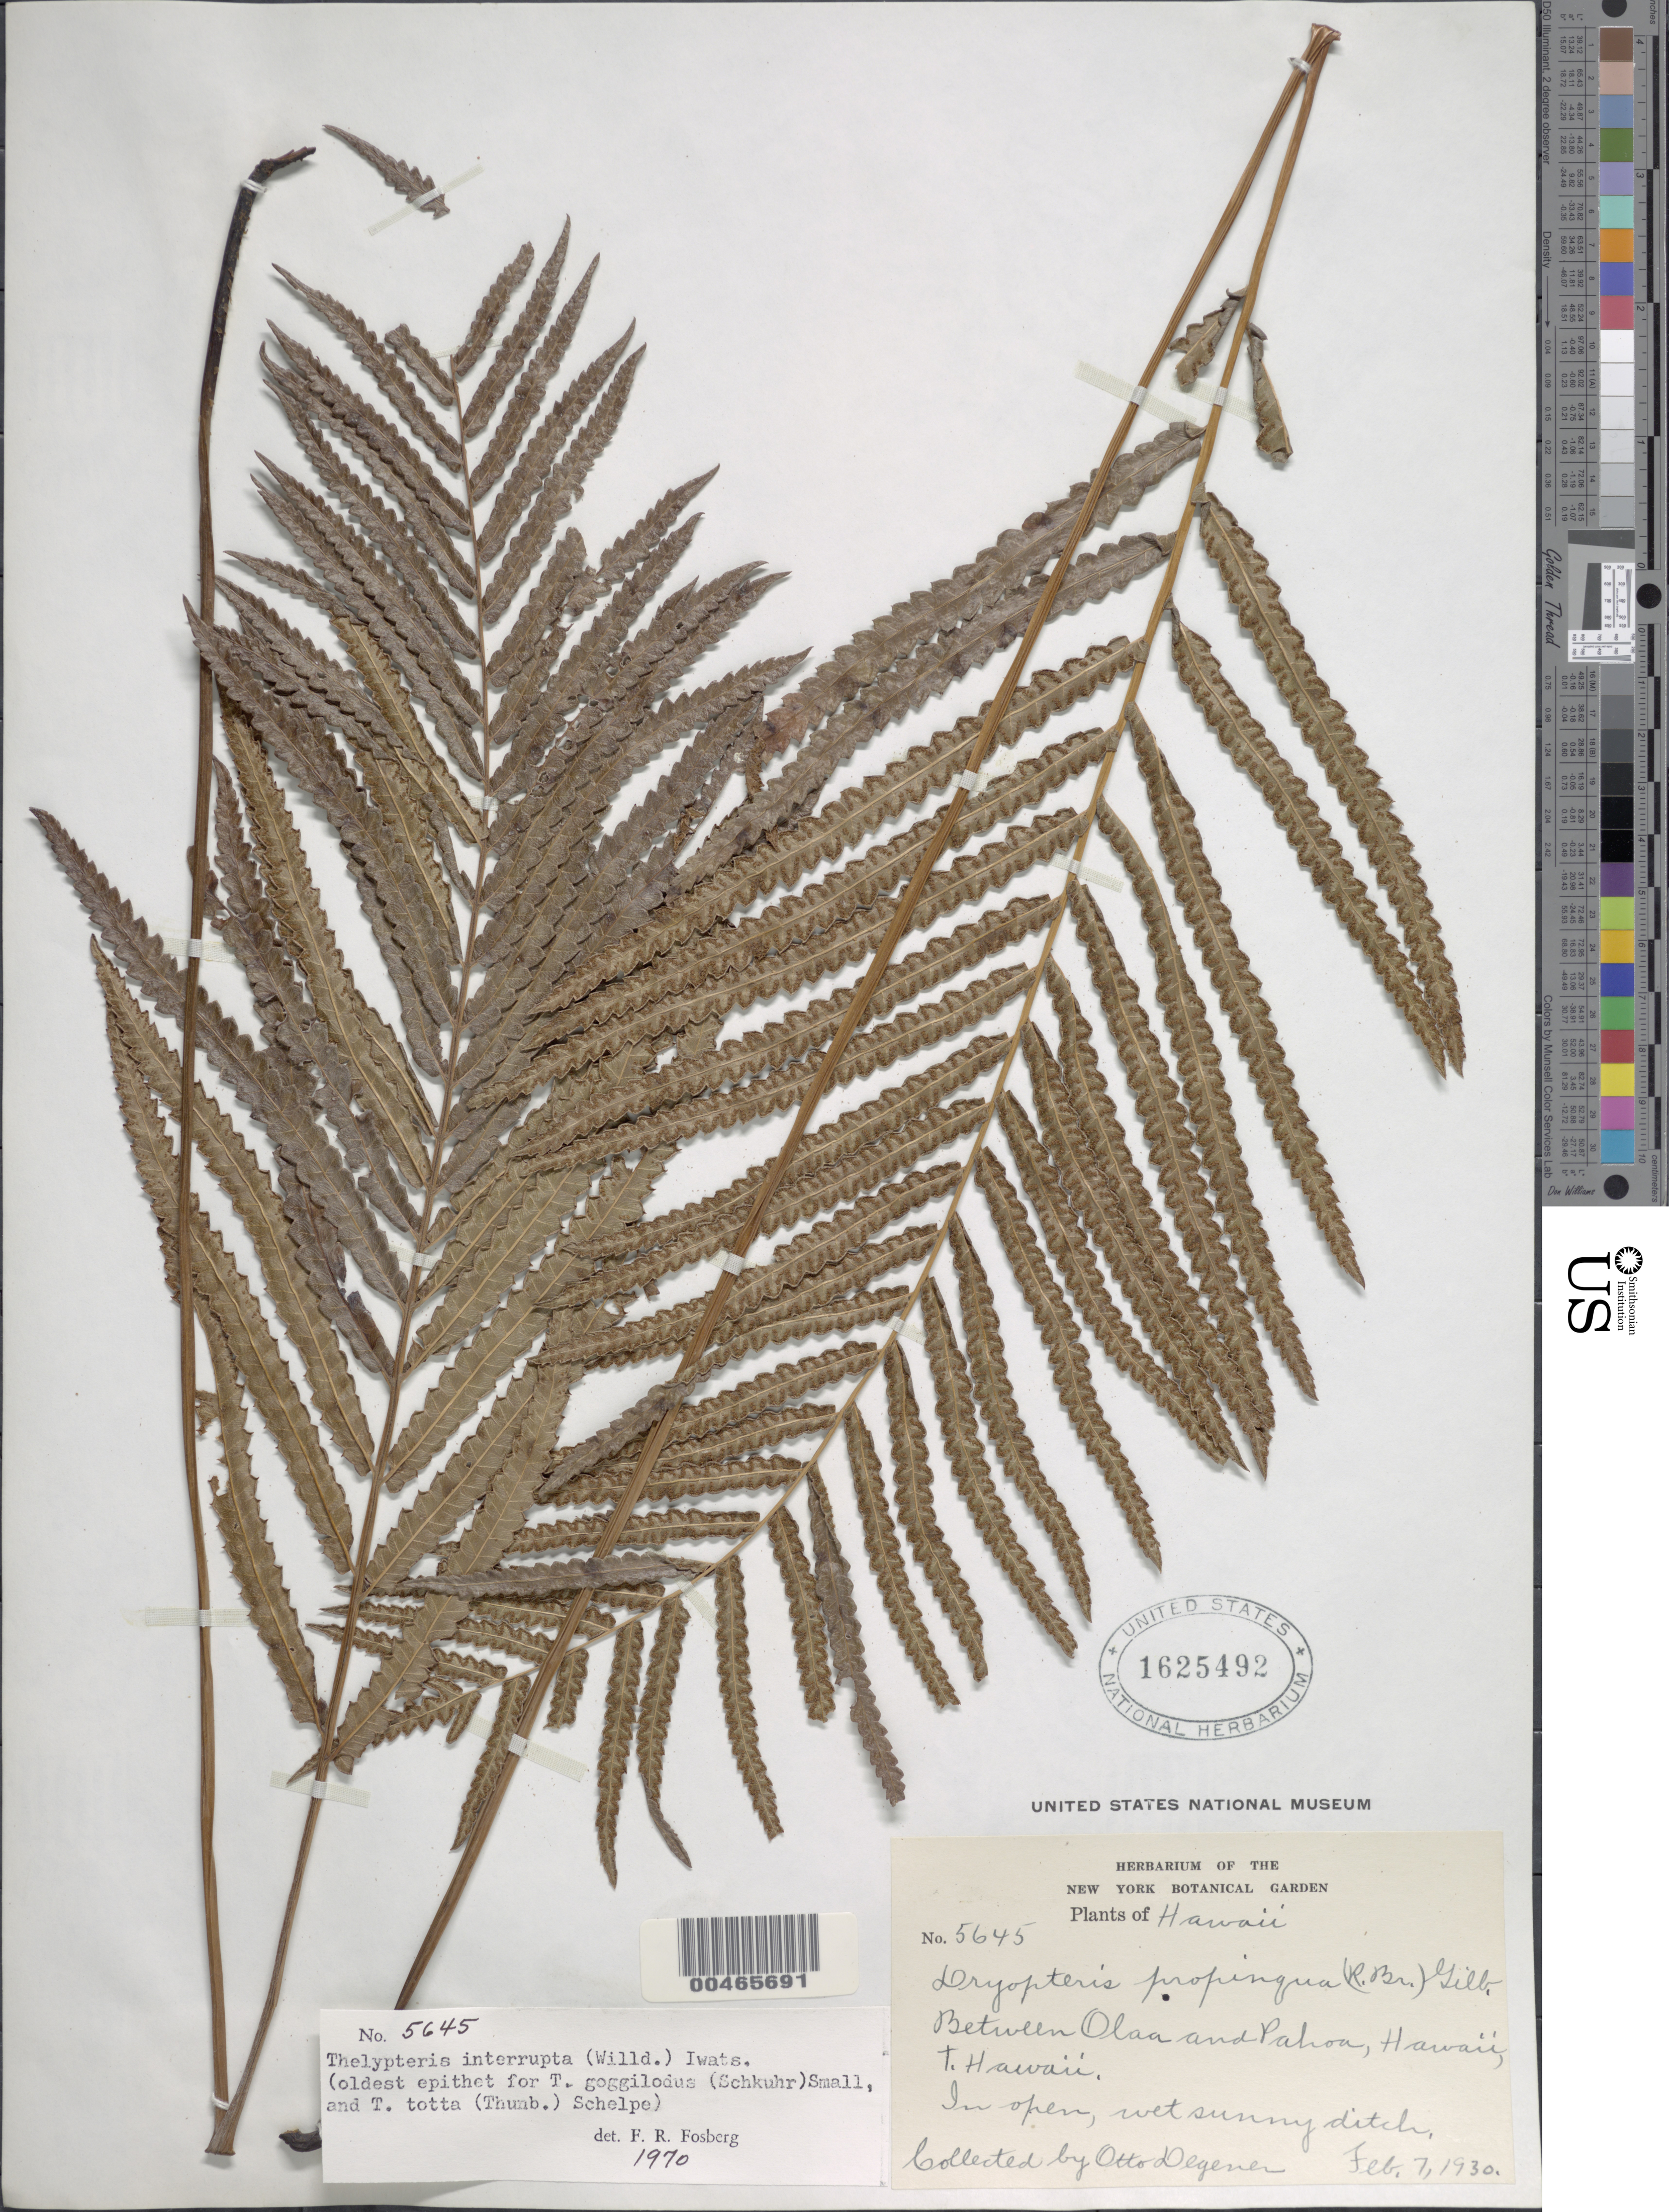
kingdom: Plantae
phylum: Tracheophyta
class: Polypodiopsida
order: Polypodiales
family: Thelypteridaceae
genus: Cyclosorus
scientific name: Cyclosorus interruptus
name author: (Willd.) H. Itô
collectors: O. Degener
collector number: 5645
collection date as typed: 7 Feb 1950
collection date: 1950-02-07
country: United States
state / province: Hawaii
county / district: Hawaii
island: Hawaii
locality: Between Olaa and Pahoa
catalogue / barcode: US 1625492